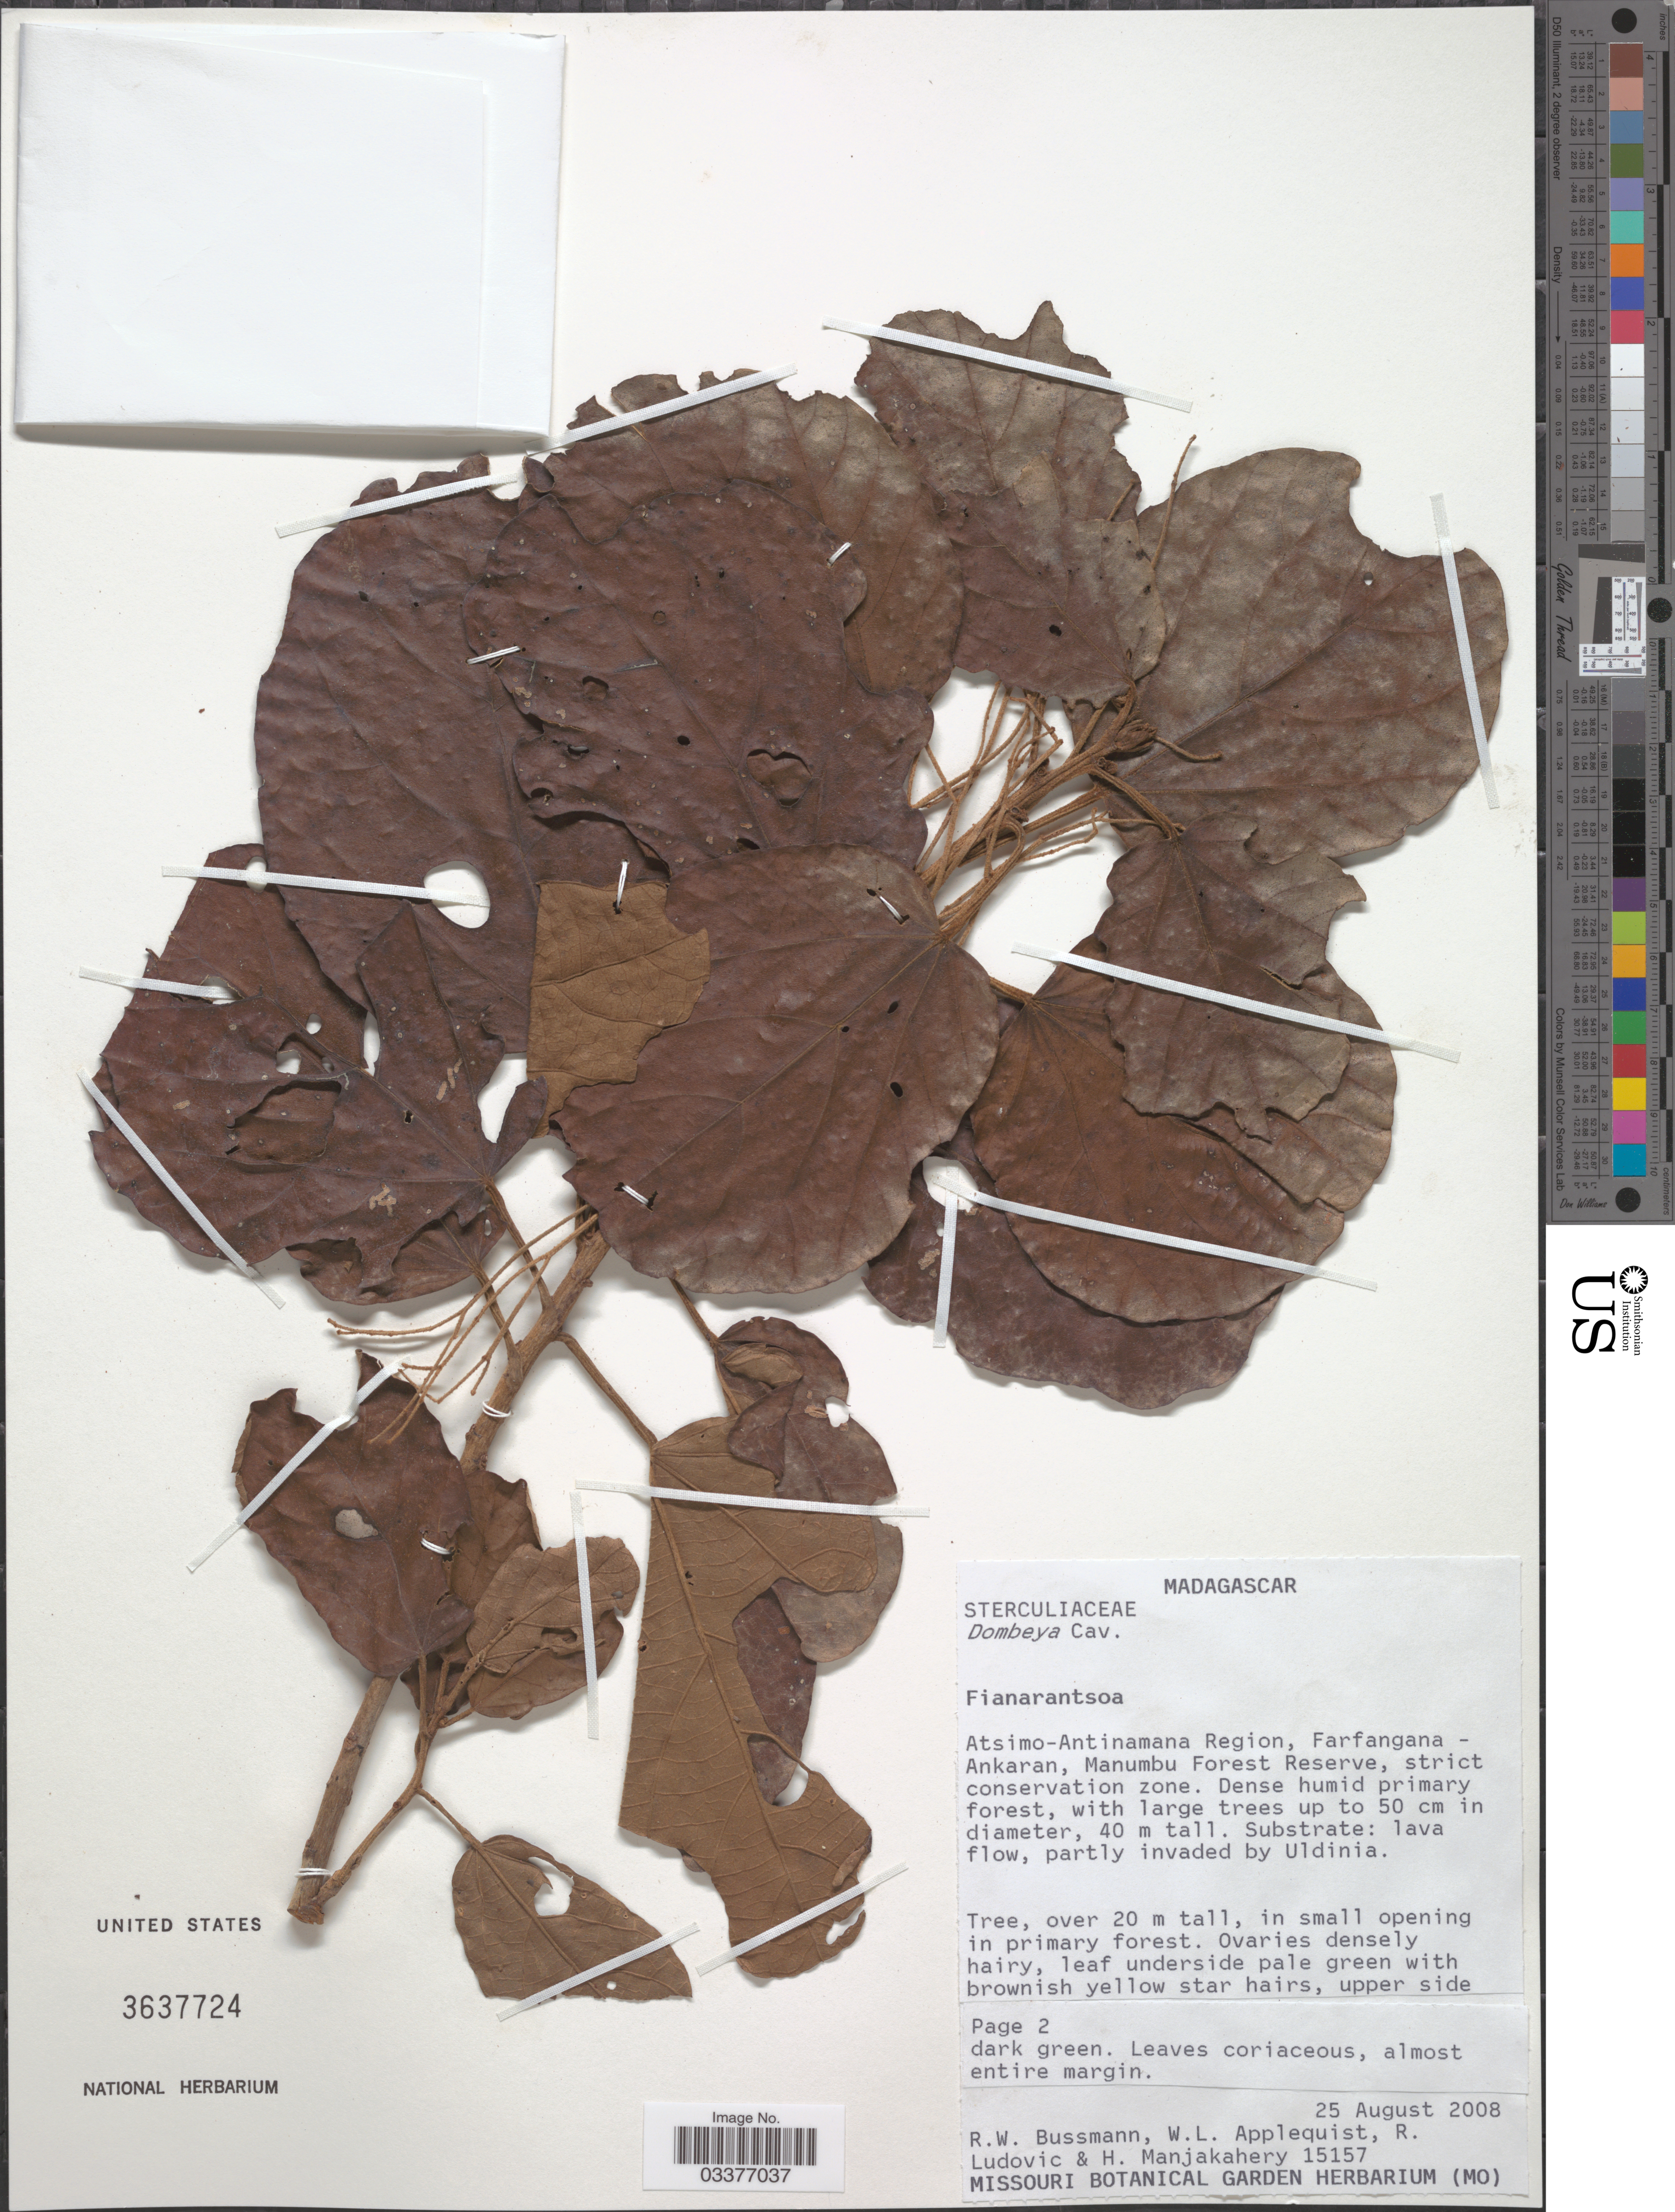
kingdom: Plantae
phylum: Tracheophyta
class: Magnoliopsida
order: Malvales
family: Malvaceae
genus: Dombeya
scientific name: Dombeya sp.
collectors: R. W. Bussmann, W. Applequist, R. Ludovic & H. N. Manjakahery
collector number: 15157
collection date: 2008-08-25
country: Madagascar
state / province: Atsimo-Atsinanana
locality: Atsimo-Antinamana Region, Farfangana-Ankaran, Manumbu Forest Reserve, strict conservation zone.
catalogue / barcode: US 3637724